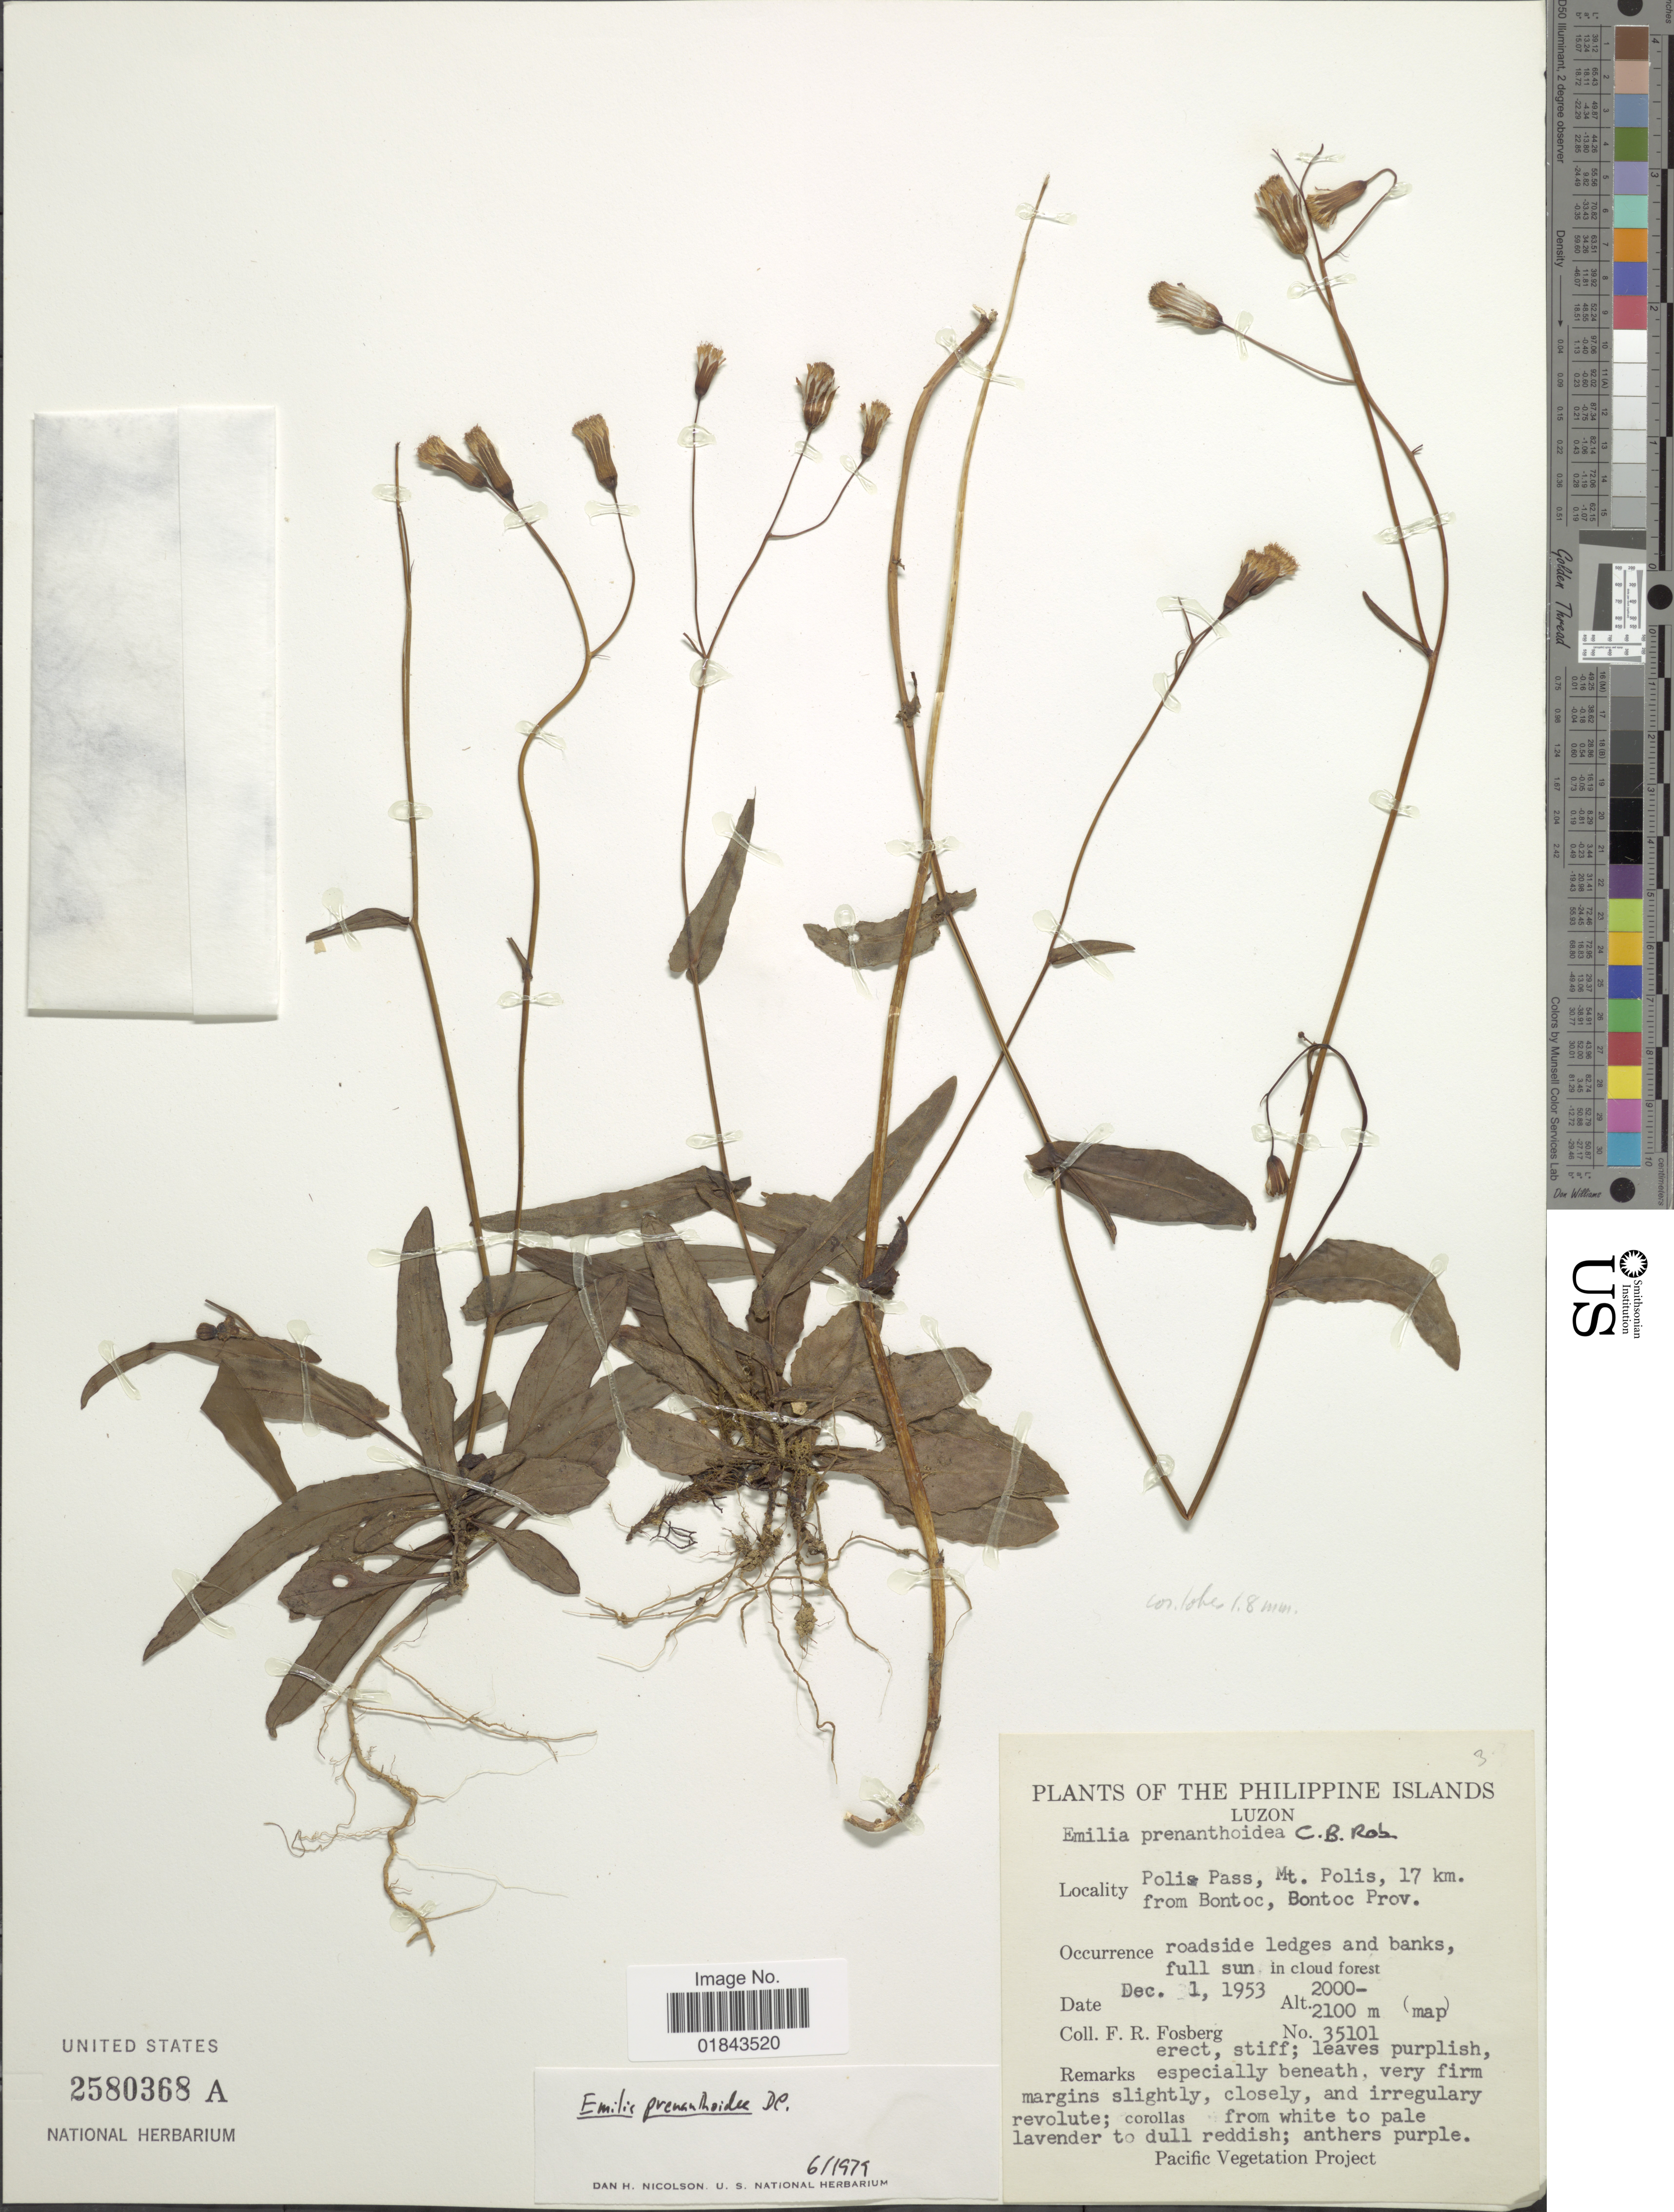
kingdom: Plantae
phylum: Tracheophyta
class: Magnoliopsida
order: Asterales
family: Asteraceae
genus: Emilia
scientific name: Emilia prenanthoidea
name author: DC.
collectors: F. R. Fosberg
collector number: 35101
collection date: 1953-12-01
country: Philippines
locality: The Philippine Islands, Luzon, Polis Pass, Mt. Polis, 17 km from Bontoc, Bontoc Prov.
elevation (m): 2000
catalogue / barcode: US 2580368A